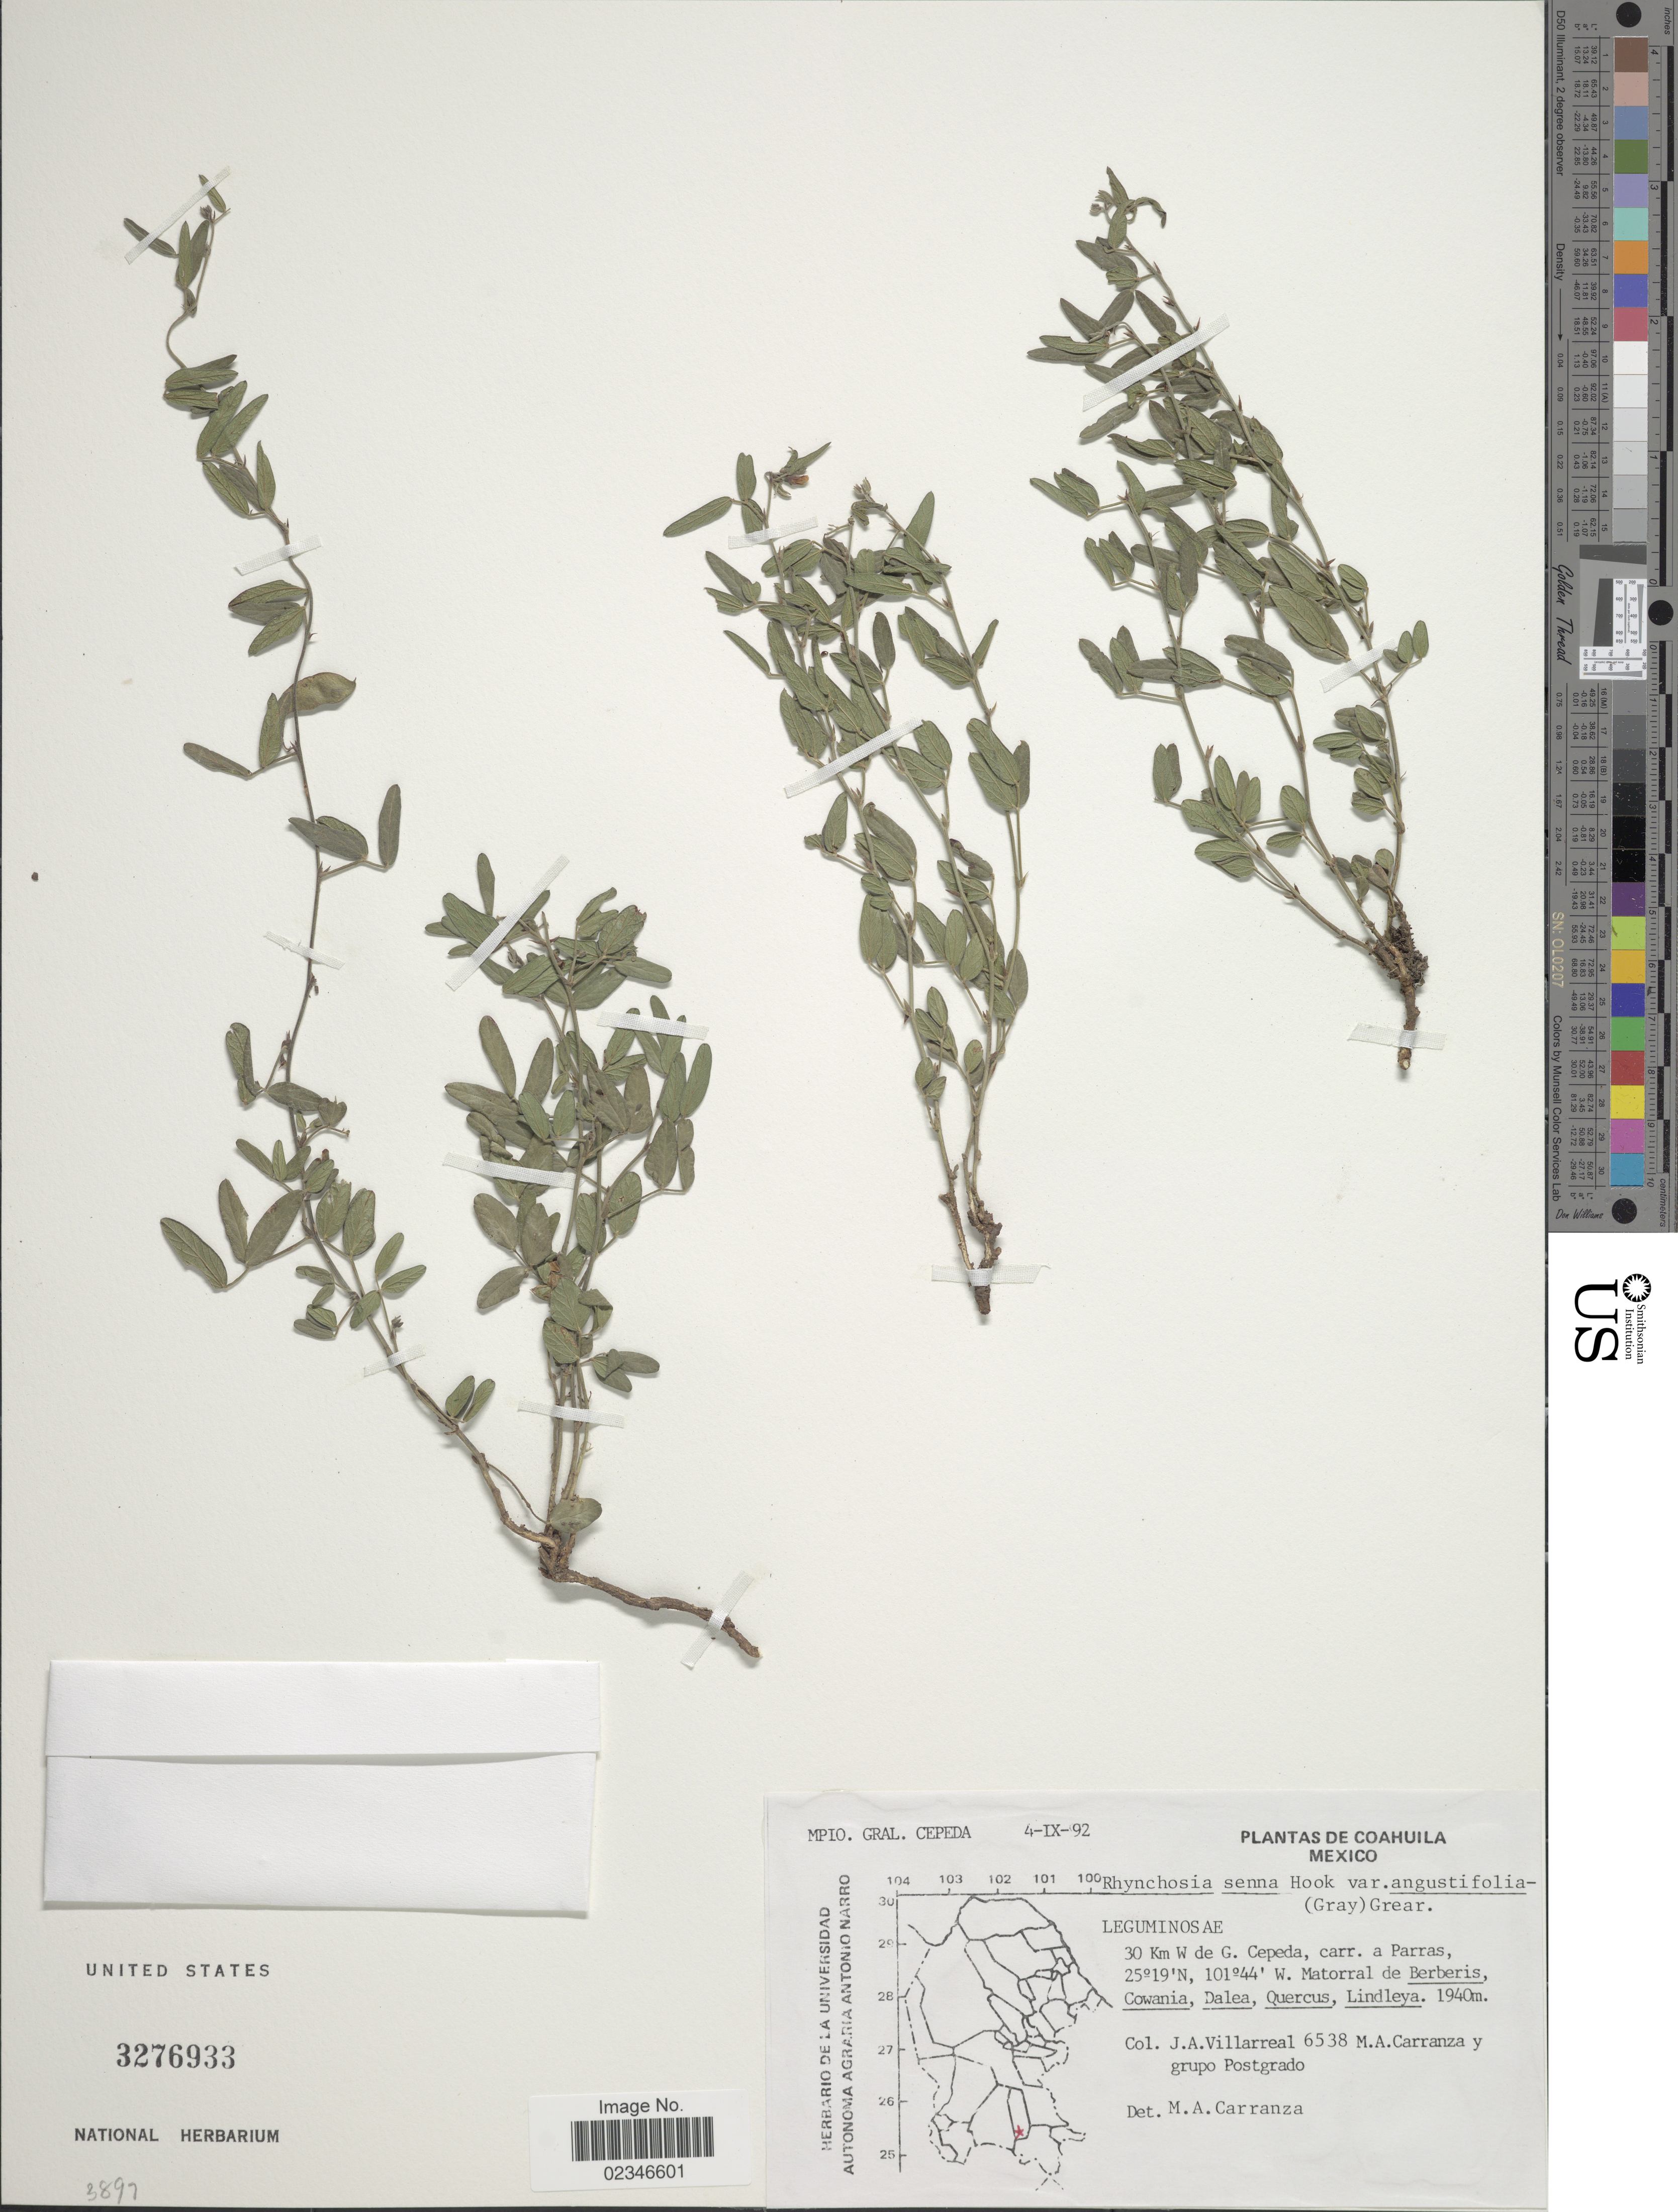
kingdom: Plantae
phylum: Tracheophyta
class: Magnoliopsida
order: Fabales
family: Fabaceae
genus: Rhynchosia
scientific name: Rhynchosia senna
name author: Gillies ex Hook.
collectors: J. Villarreal, M. Carranza & Colegio de Postgraduados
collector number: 6538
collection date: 1992-09-04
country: Mexico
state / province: Coahuila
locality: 30 km W de G. Cepeda, carr. a Parras, Mexico, Mpio. Gral. Cepeda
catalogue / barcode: US 3276933